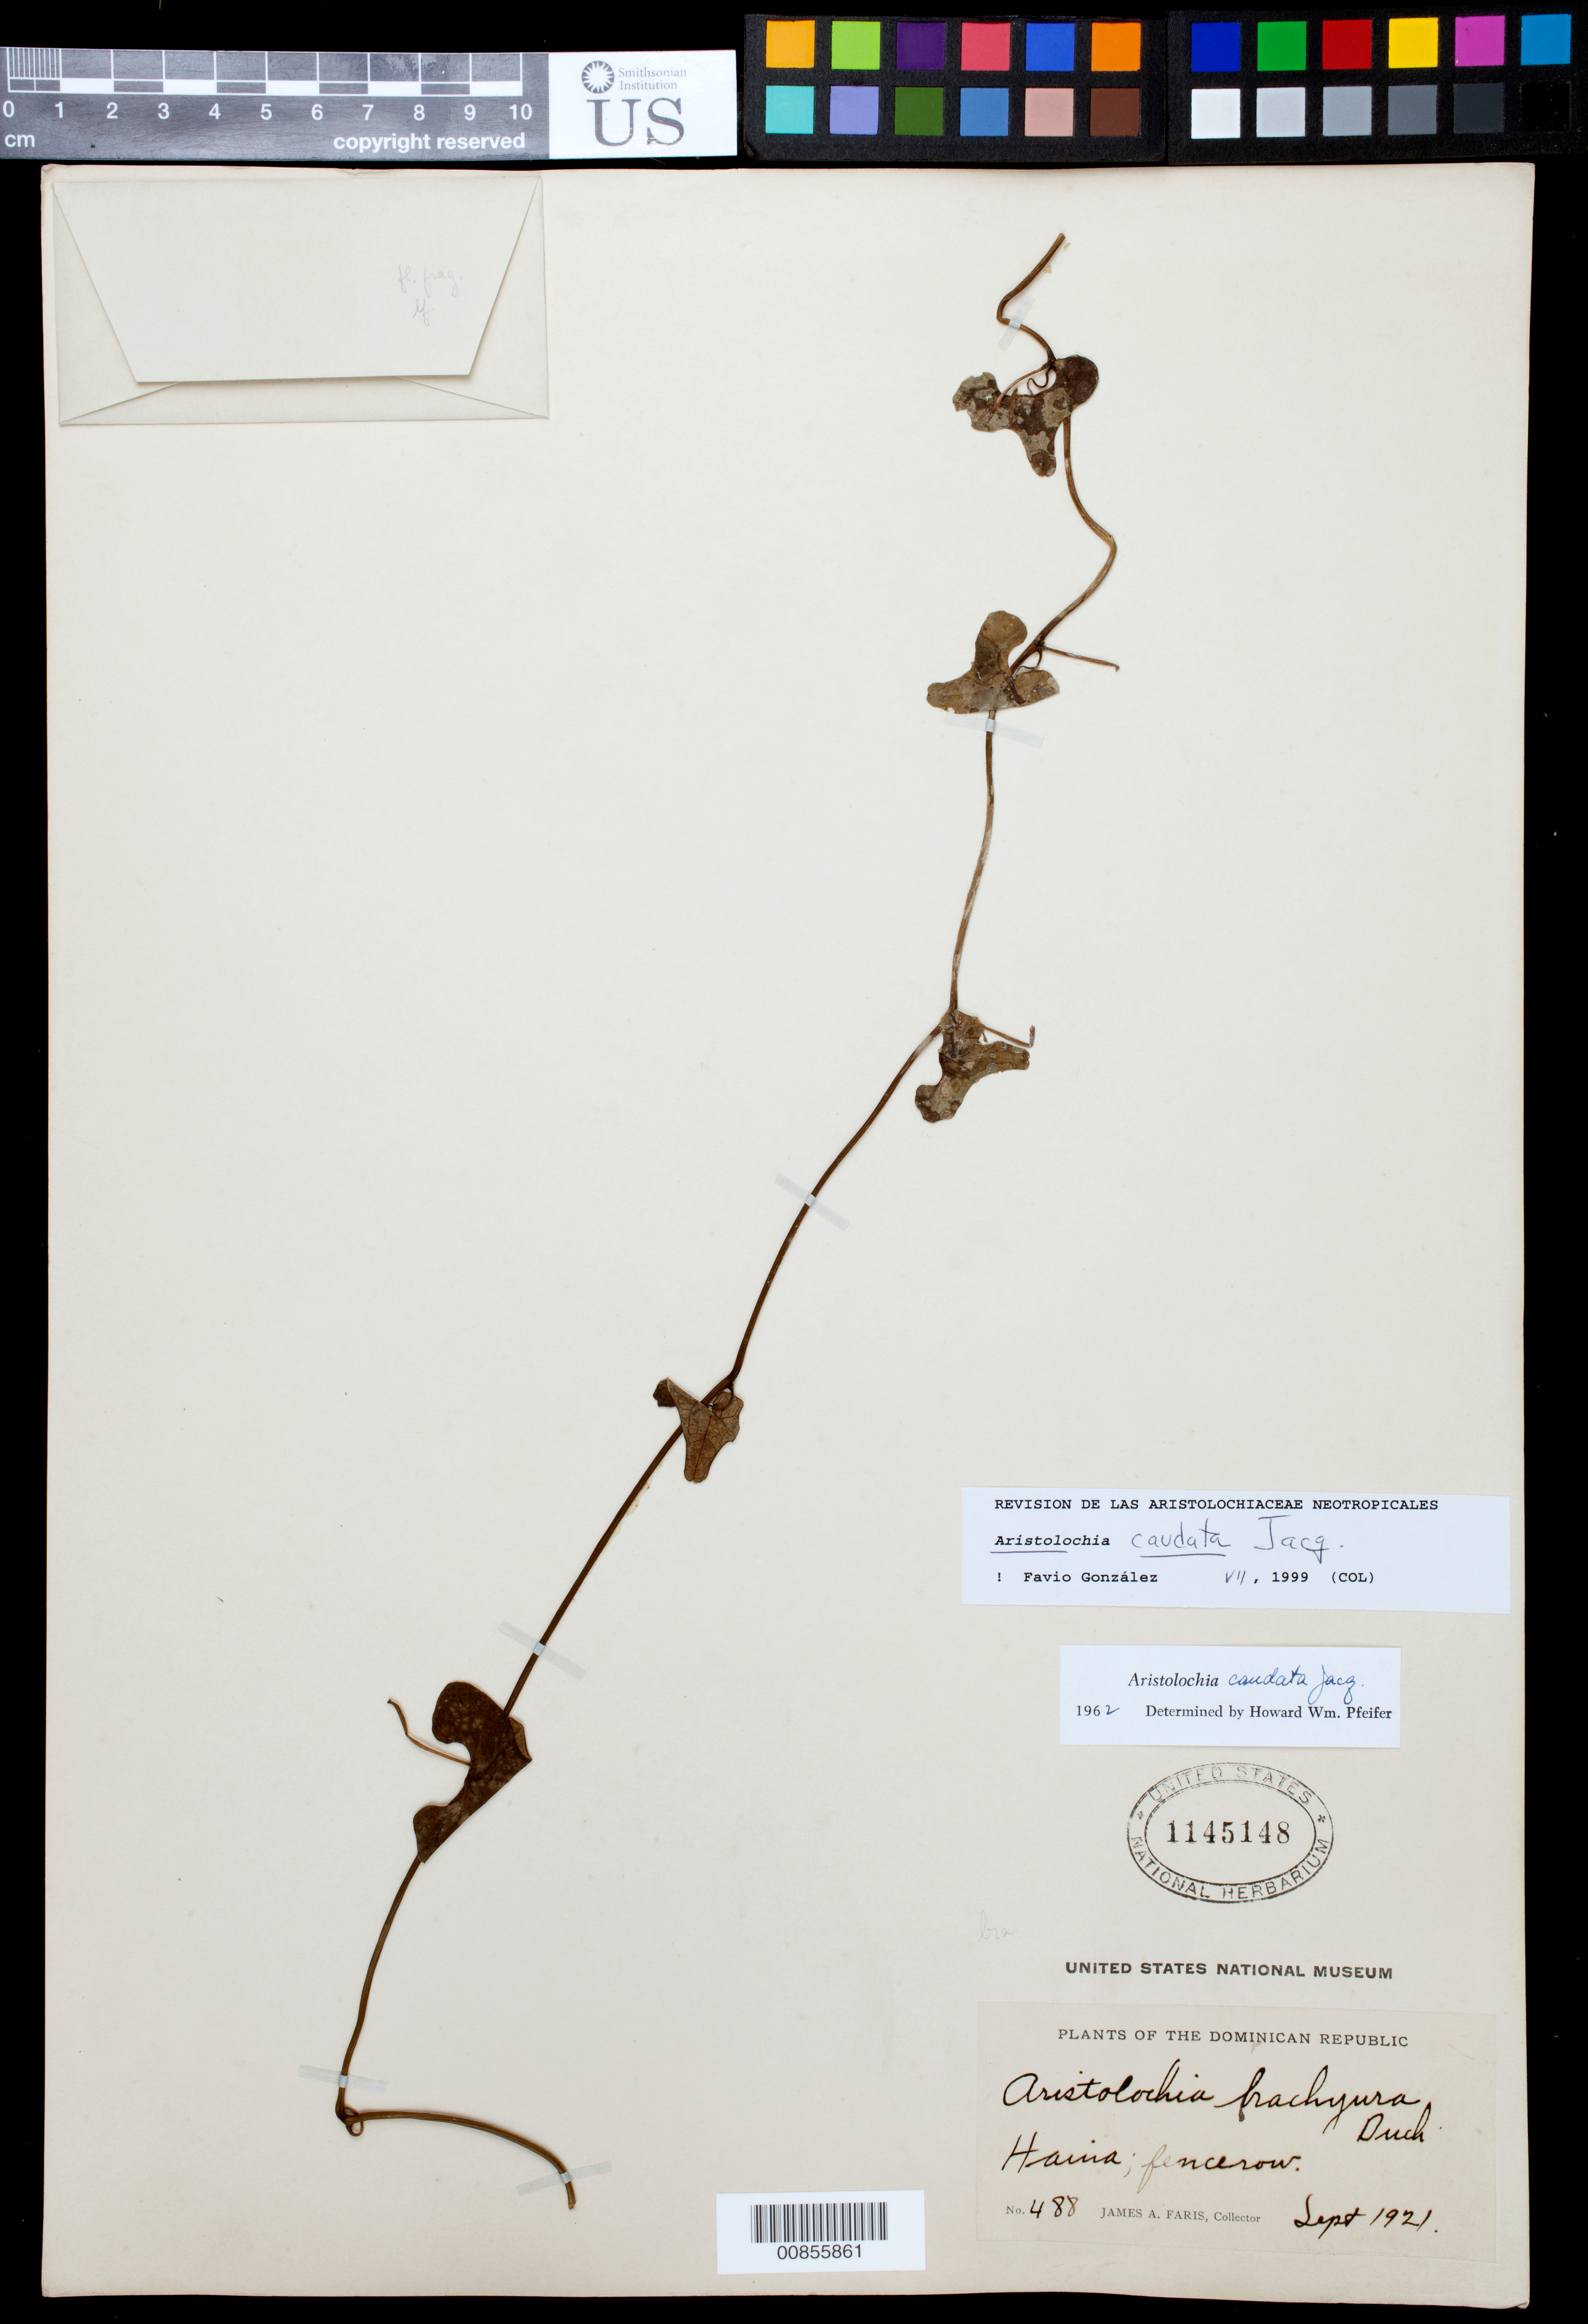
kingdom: Plantae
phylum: Tracheophyta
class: Magnoliopsida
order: Piperales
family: Aristolochiaceae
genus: Aristolochia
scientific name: Aristolochia caudata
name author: Jacq.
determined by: González, F., (COL), Universidad Nacional de Colombia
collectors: J. Faris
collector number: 488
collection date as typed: Sep 1921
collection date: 1921-09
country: Dominican Republic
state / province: San Cristóbal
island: Hispaniola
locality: Haina.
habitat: Fencerow.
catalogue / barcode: US 1145148